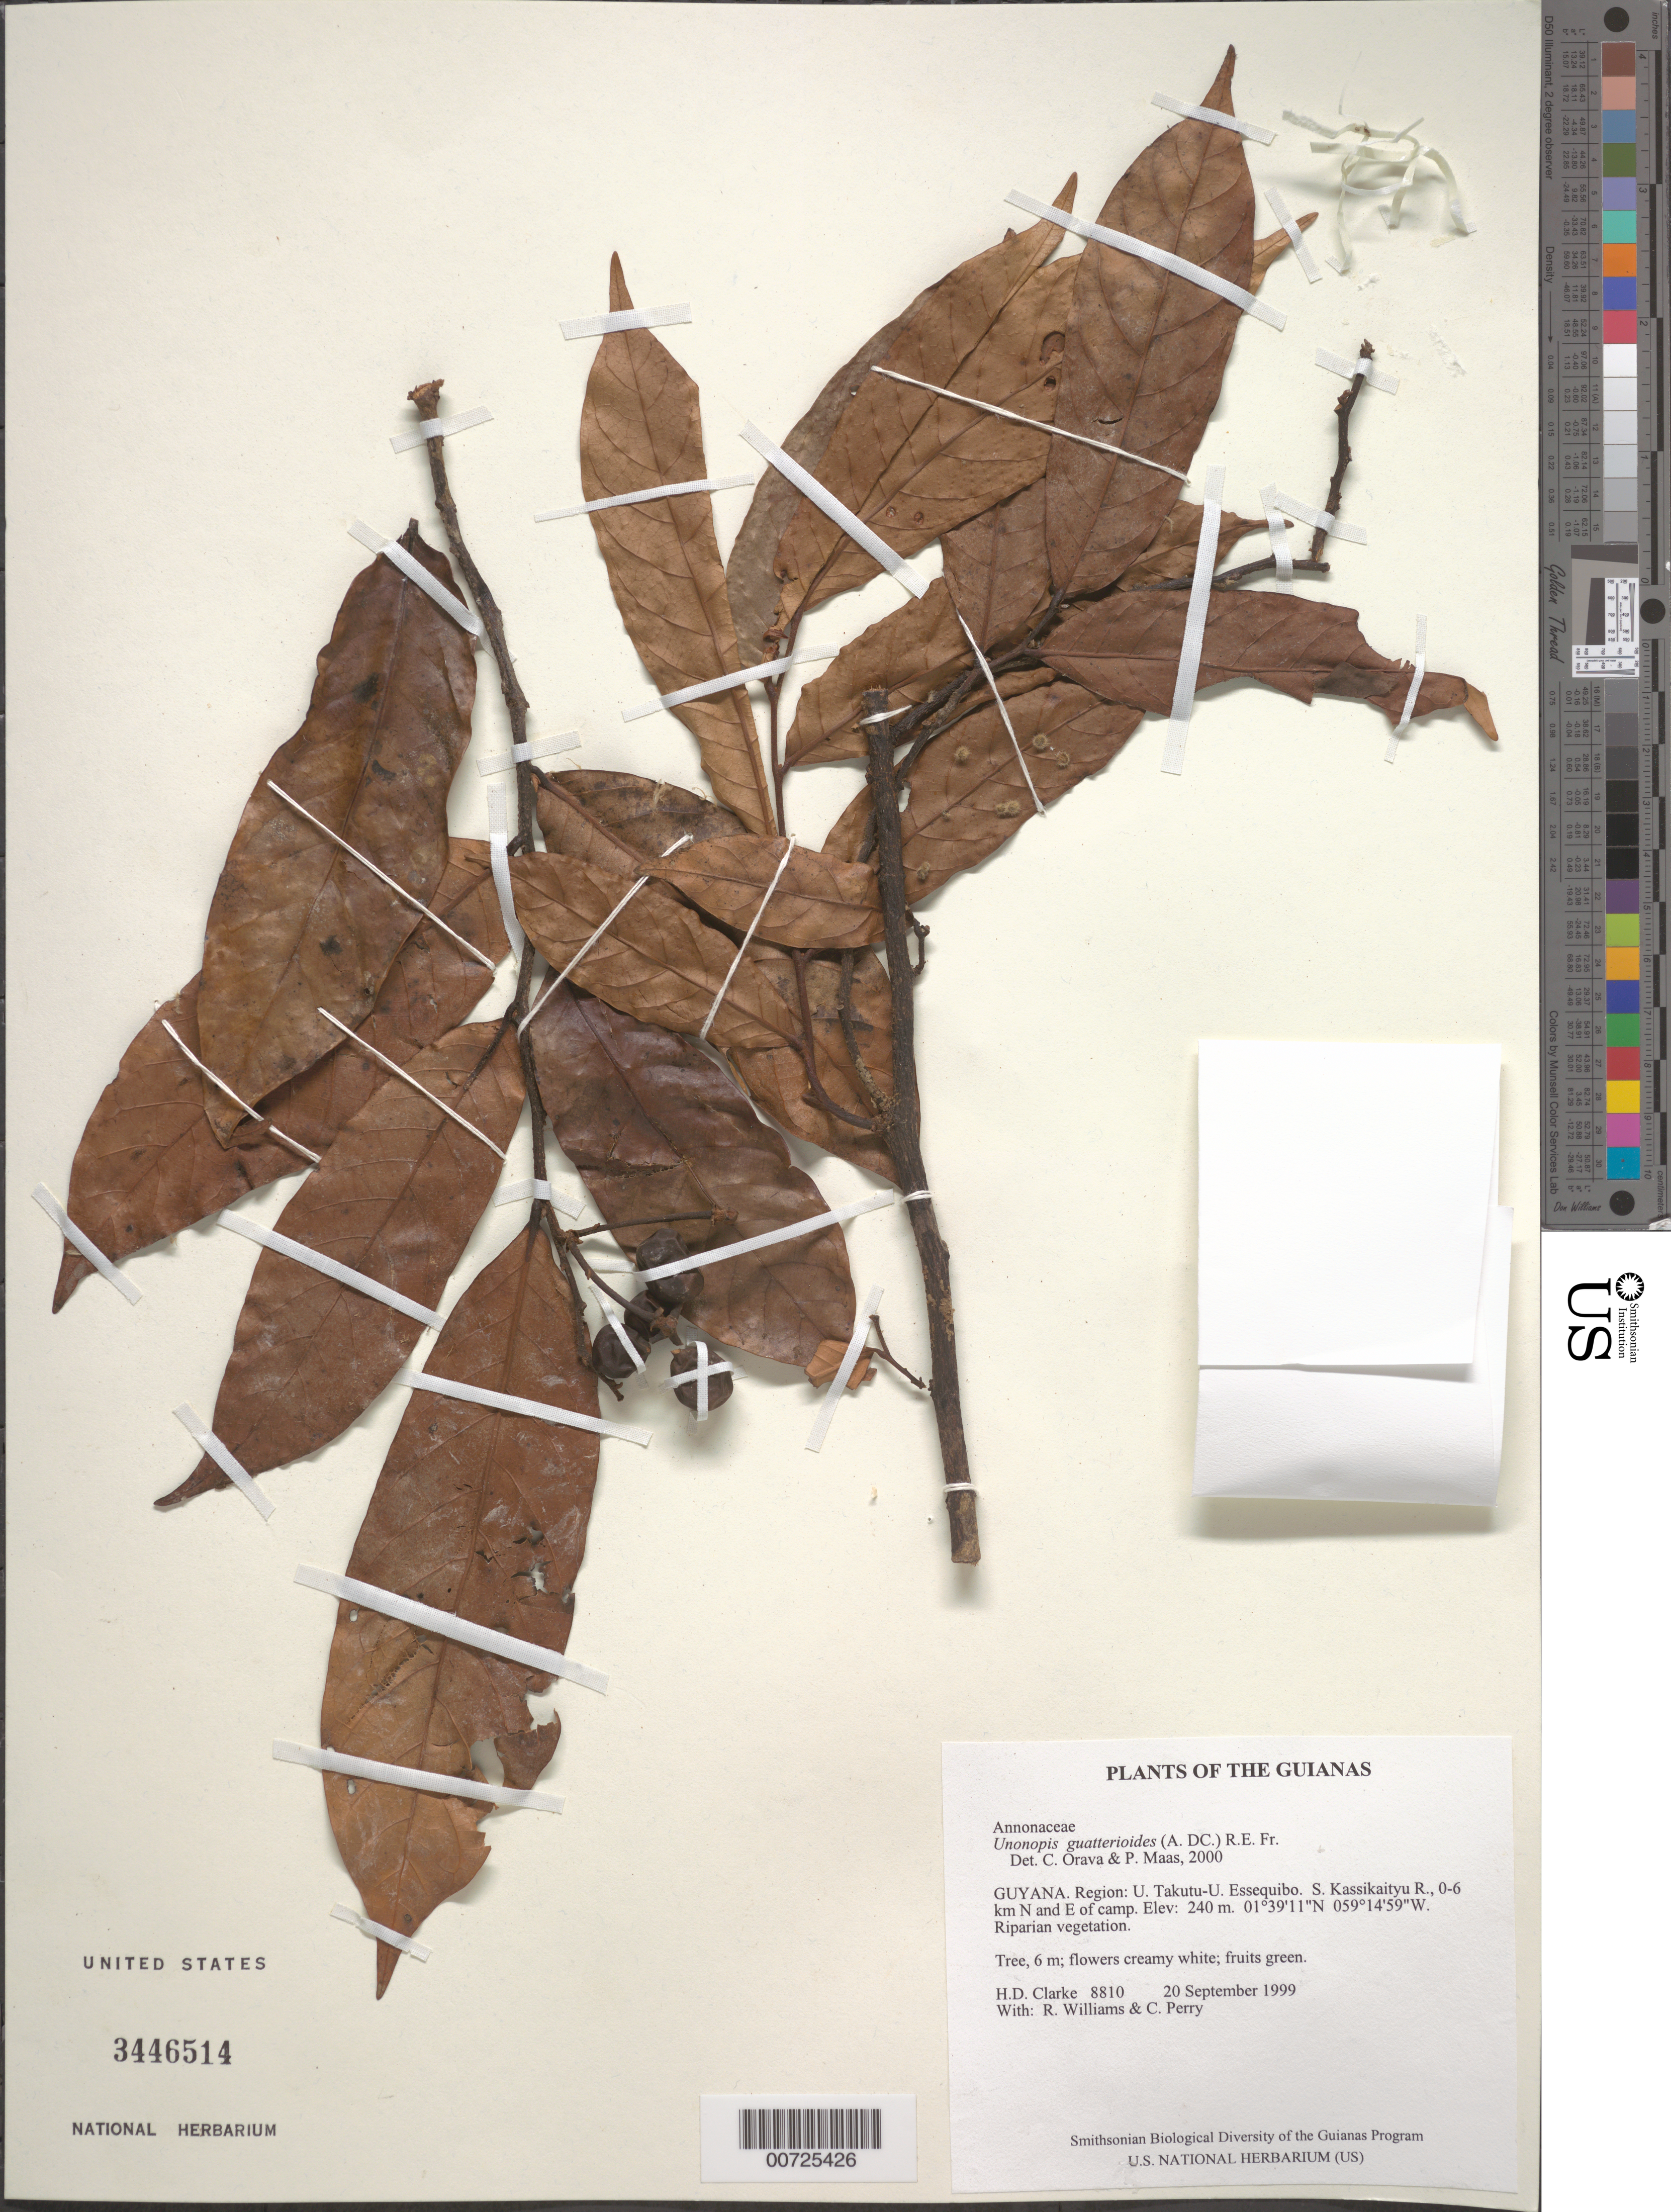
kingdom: Plantae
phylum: Tracheophyta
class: Magnoliopsida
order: Magnoliales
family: Annonaceae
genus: Unonopsis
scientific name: Unonopsis guatterioides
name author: (A. DC.) R.E. Fr.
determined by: Orava, C.; Maas, P. J.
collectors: H. D. Clarke, R. Williams & C. Perry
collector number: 8810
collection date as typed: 20 September 1999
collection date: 1999-09-20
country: Guyana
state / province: U. Takutu-U. Essequibo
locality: S. Kassikaityu R., 0-6 km N and E of camp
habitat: Riparian vegetation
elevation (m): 240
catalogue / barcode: US 3446514